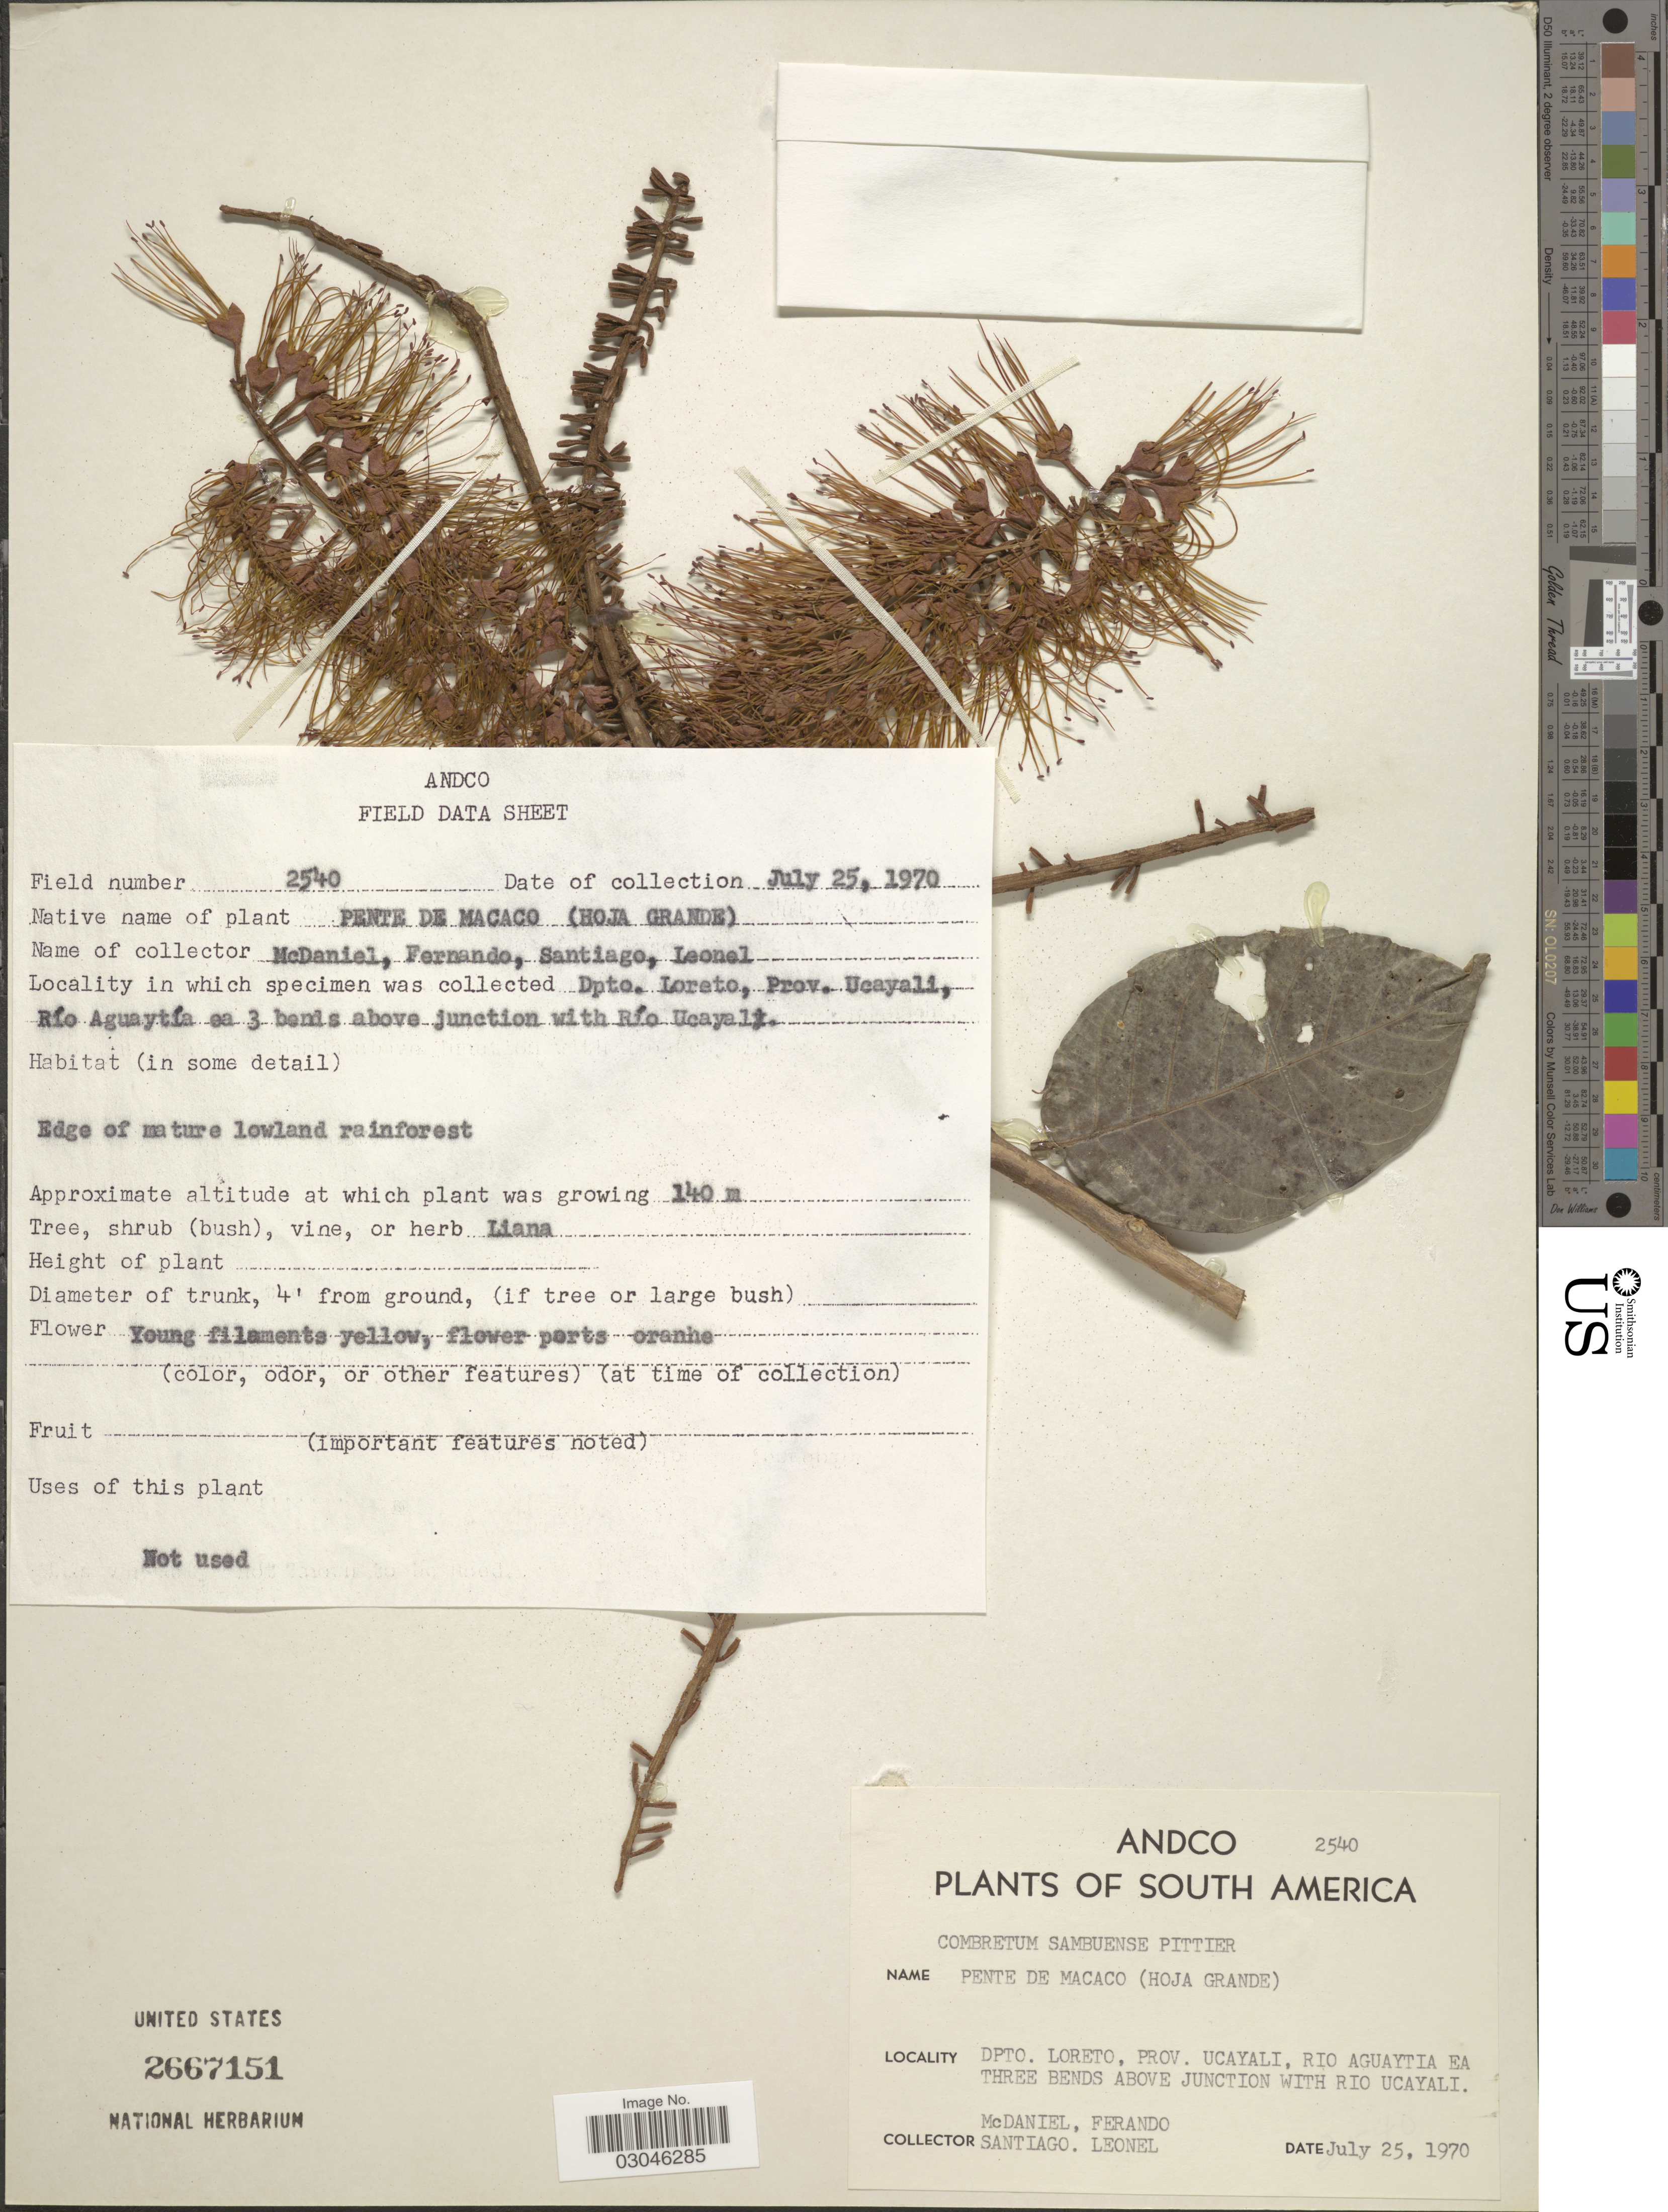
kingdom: Plantae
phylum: Tracheophyta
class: Magnoliopsida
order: Myrtales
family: Combretaceae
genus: Combretum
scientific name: Combretum sambuense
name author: Pittier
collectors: -- McDaniel, -- Fernando, -. Santiago & -- Leonel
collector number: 2540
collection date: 1970-07-25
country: Peru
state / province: Loreto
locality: Dpto. Loreto, Prov. Ucayali, Río Aguaytía ea three bends above junction with Río Ucayali.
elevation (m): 140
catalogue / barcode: US 2667151